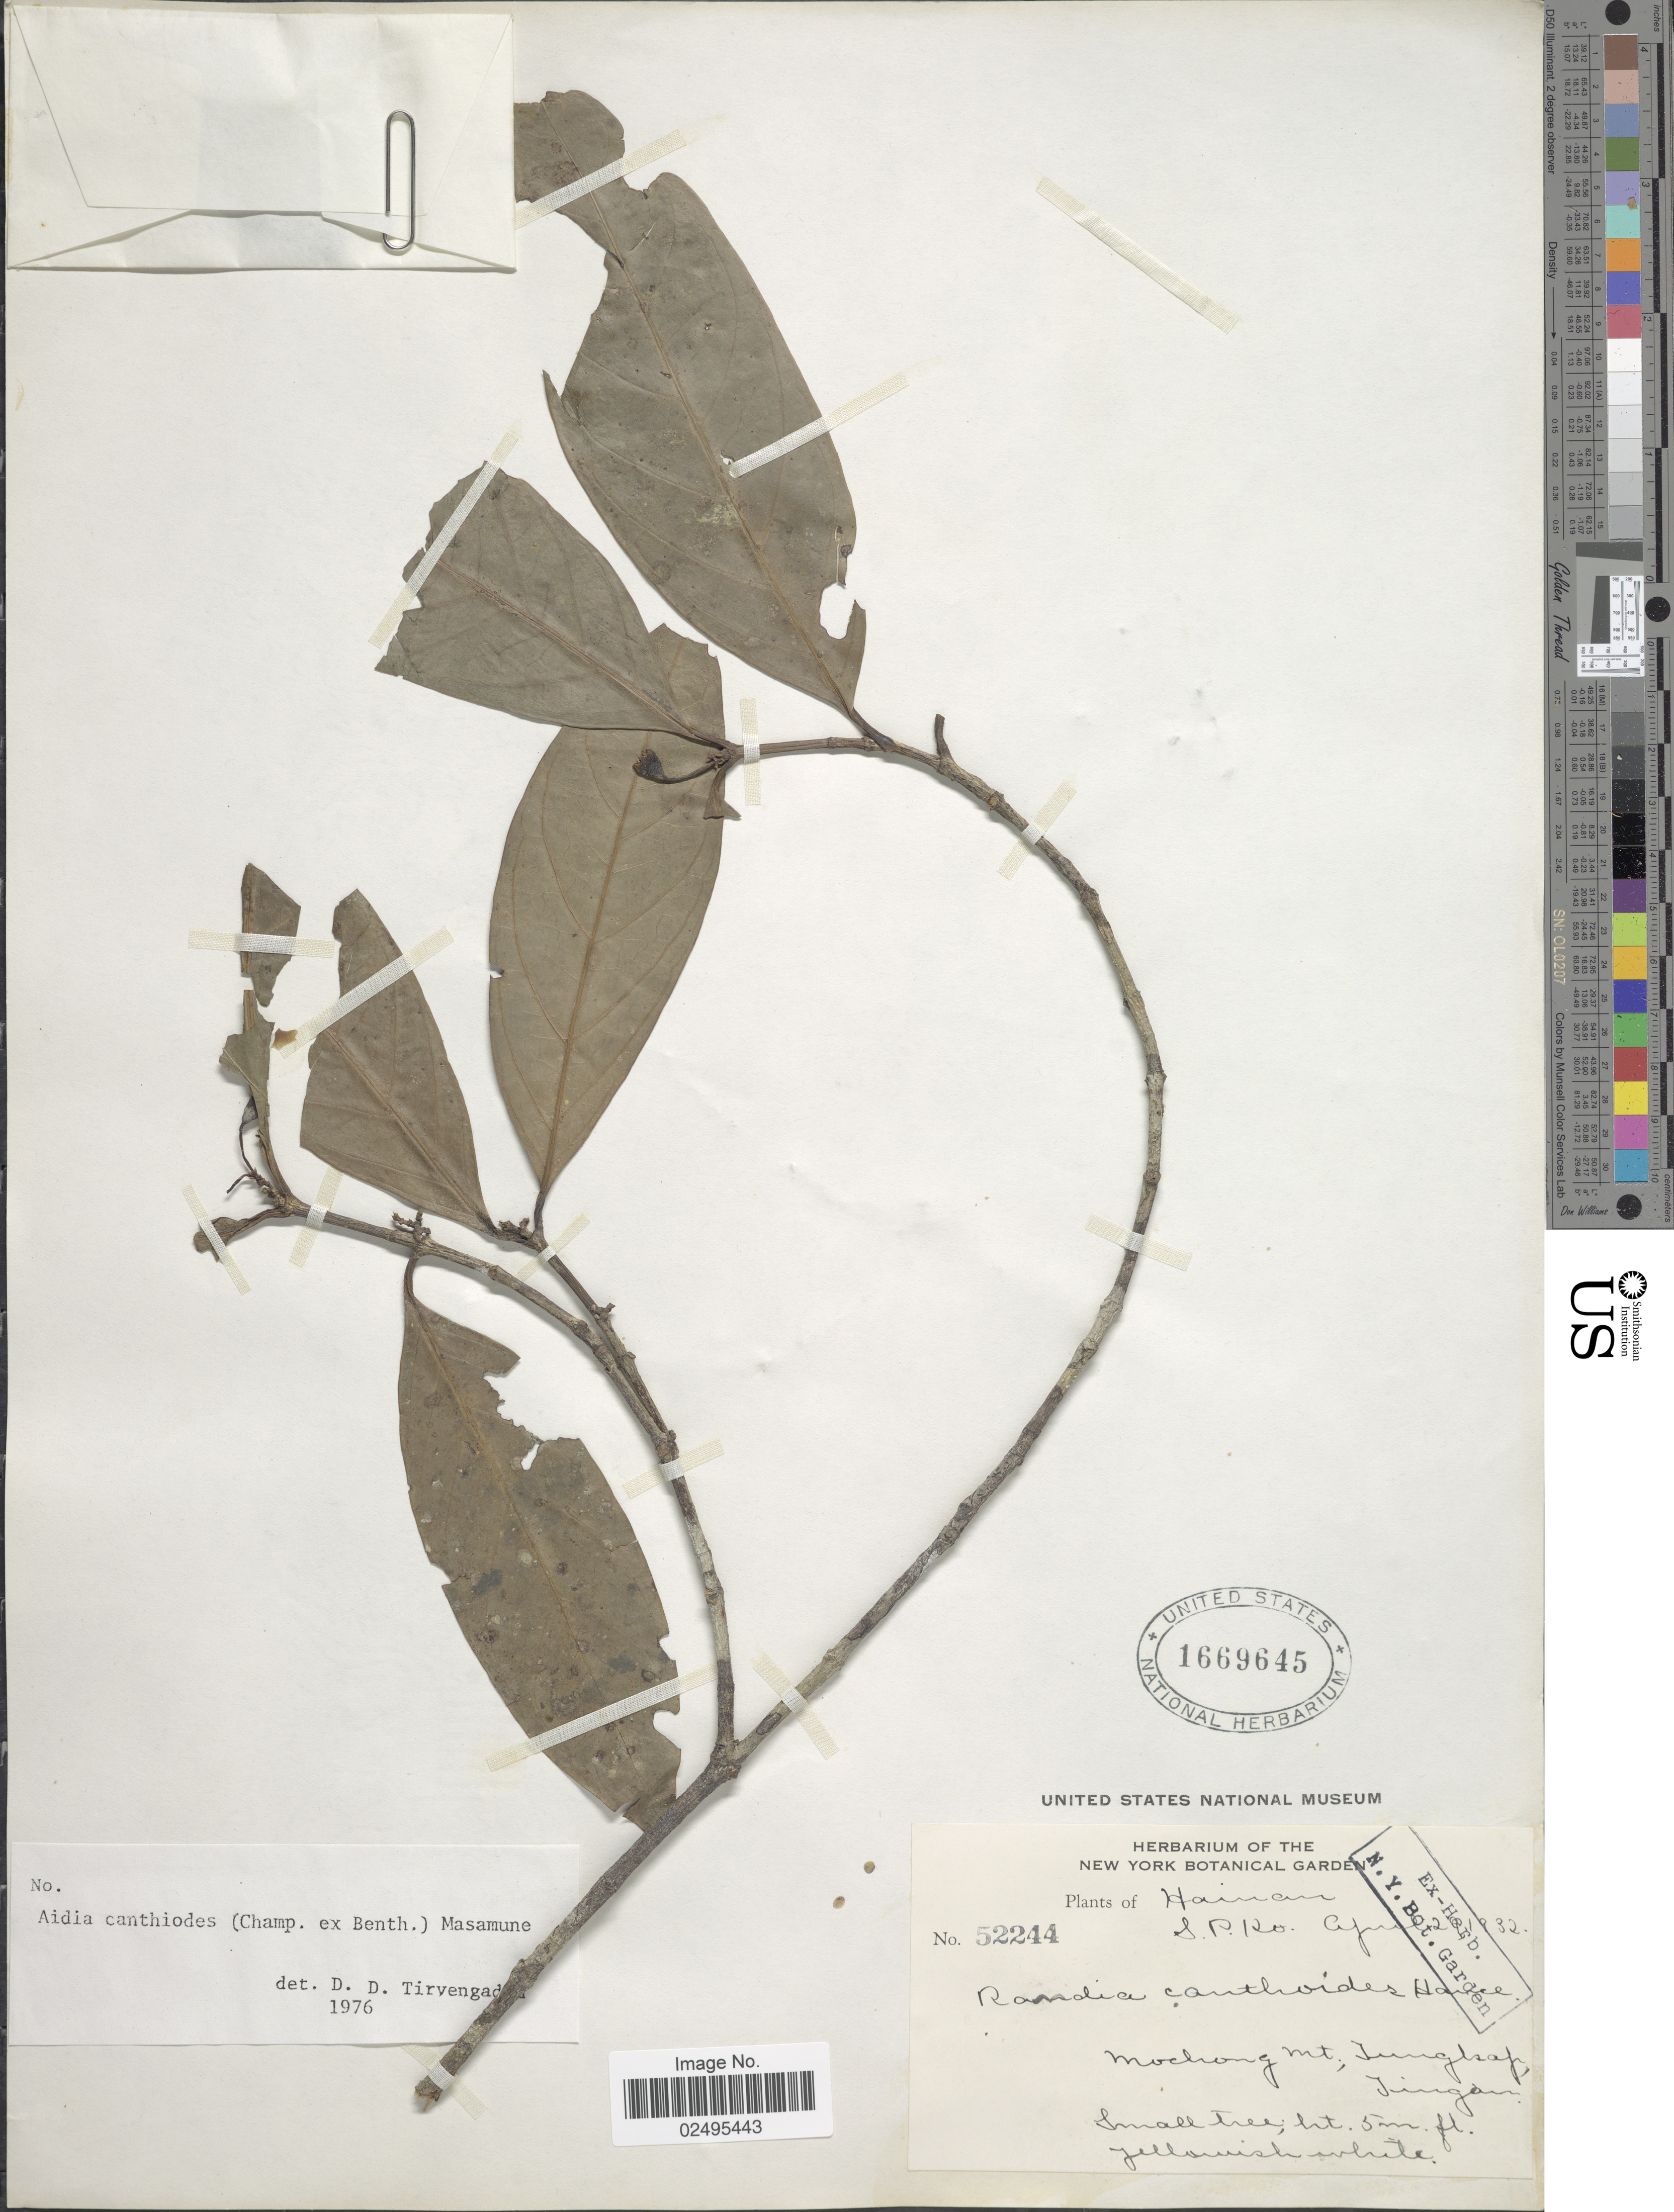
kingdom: Plantae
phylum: Tracheophyta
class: Magnoliopsida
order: Gentianales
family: Rubiaceae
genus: Aidia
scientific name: Aidia canthioides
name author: (Champ. ex Benth.) Masam.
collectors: S. P. Ko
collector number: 52244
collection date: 1932-04-21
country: China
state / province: Hainan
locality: Mochong Mt., Junglsap, Jingan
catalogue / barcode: US 1669645